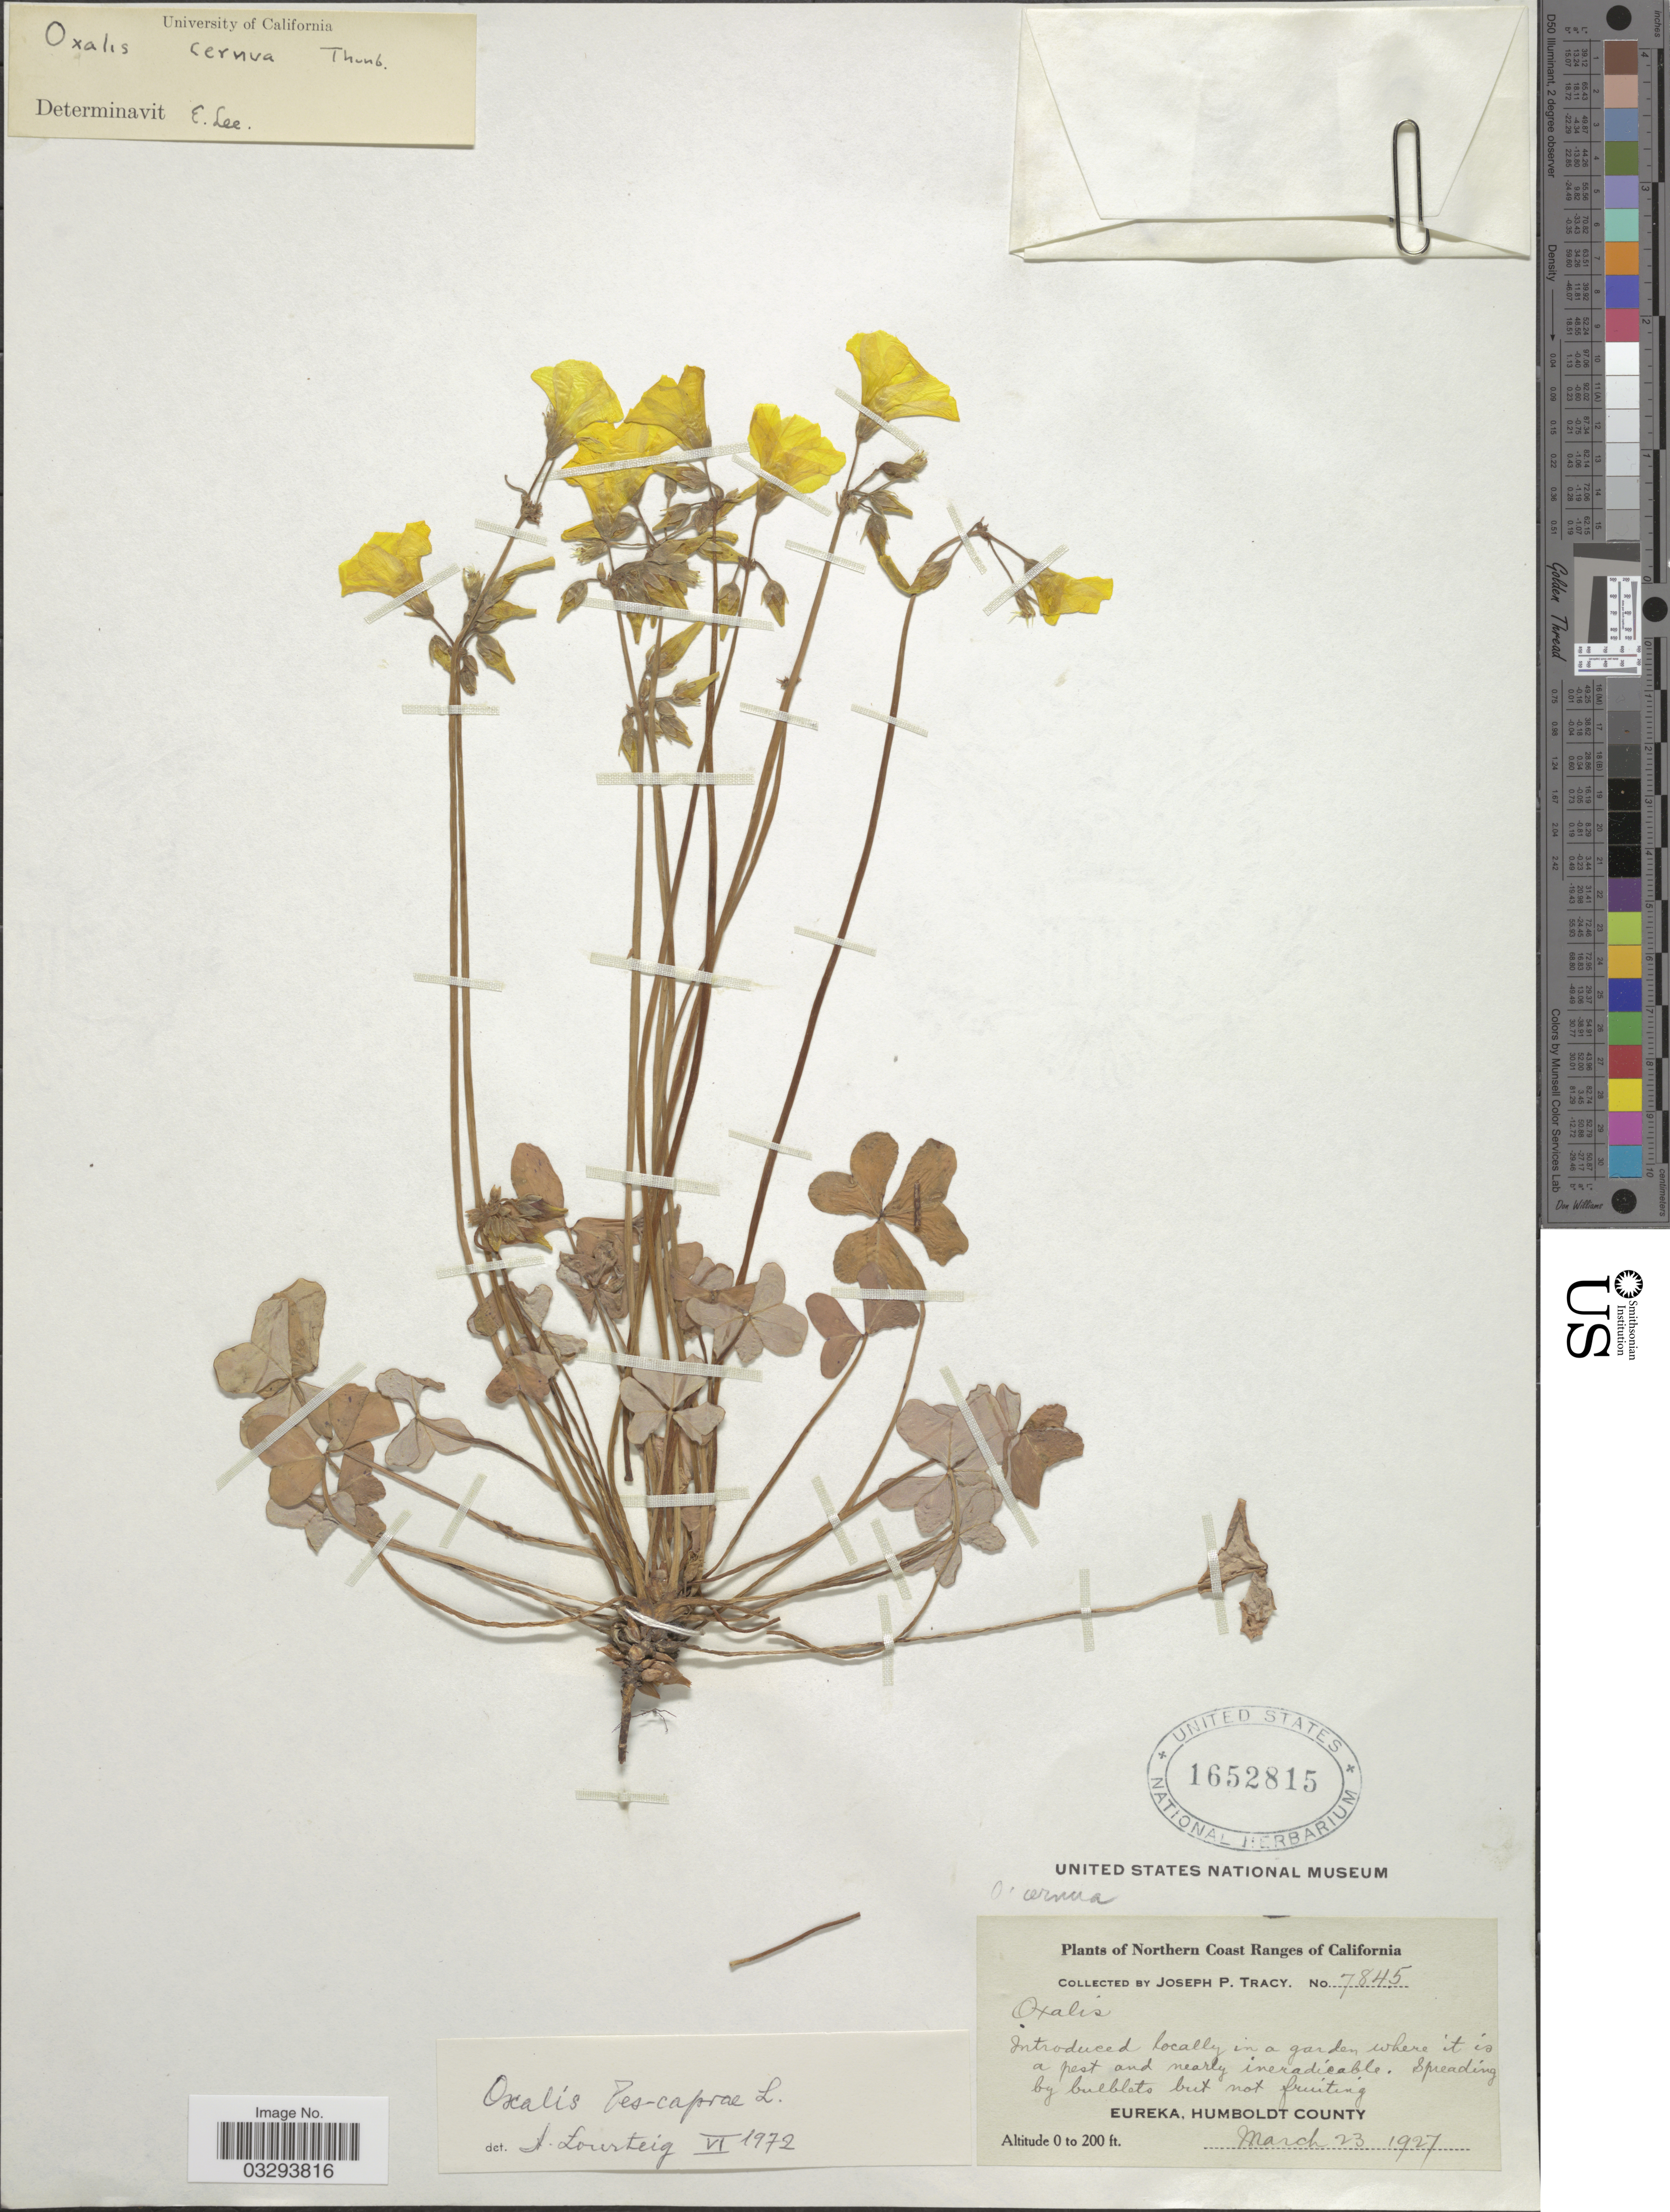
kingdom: Plantae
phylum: Tracheophyta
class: Magnoliopsida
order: Oxalidales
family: Oxalidaceae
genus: Oxalis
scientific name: Oxalis pes-caprae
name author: L.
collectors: J. Tracy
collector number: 7845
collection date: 1927-03-23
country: United States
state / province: California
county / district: Humboldt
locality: Northern Coast Ranges of California. Eureka, Humboldt County.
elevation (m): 0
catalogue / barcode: US 1652815